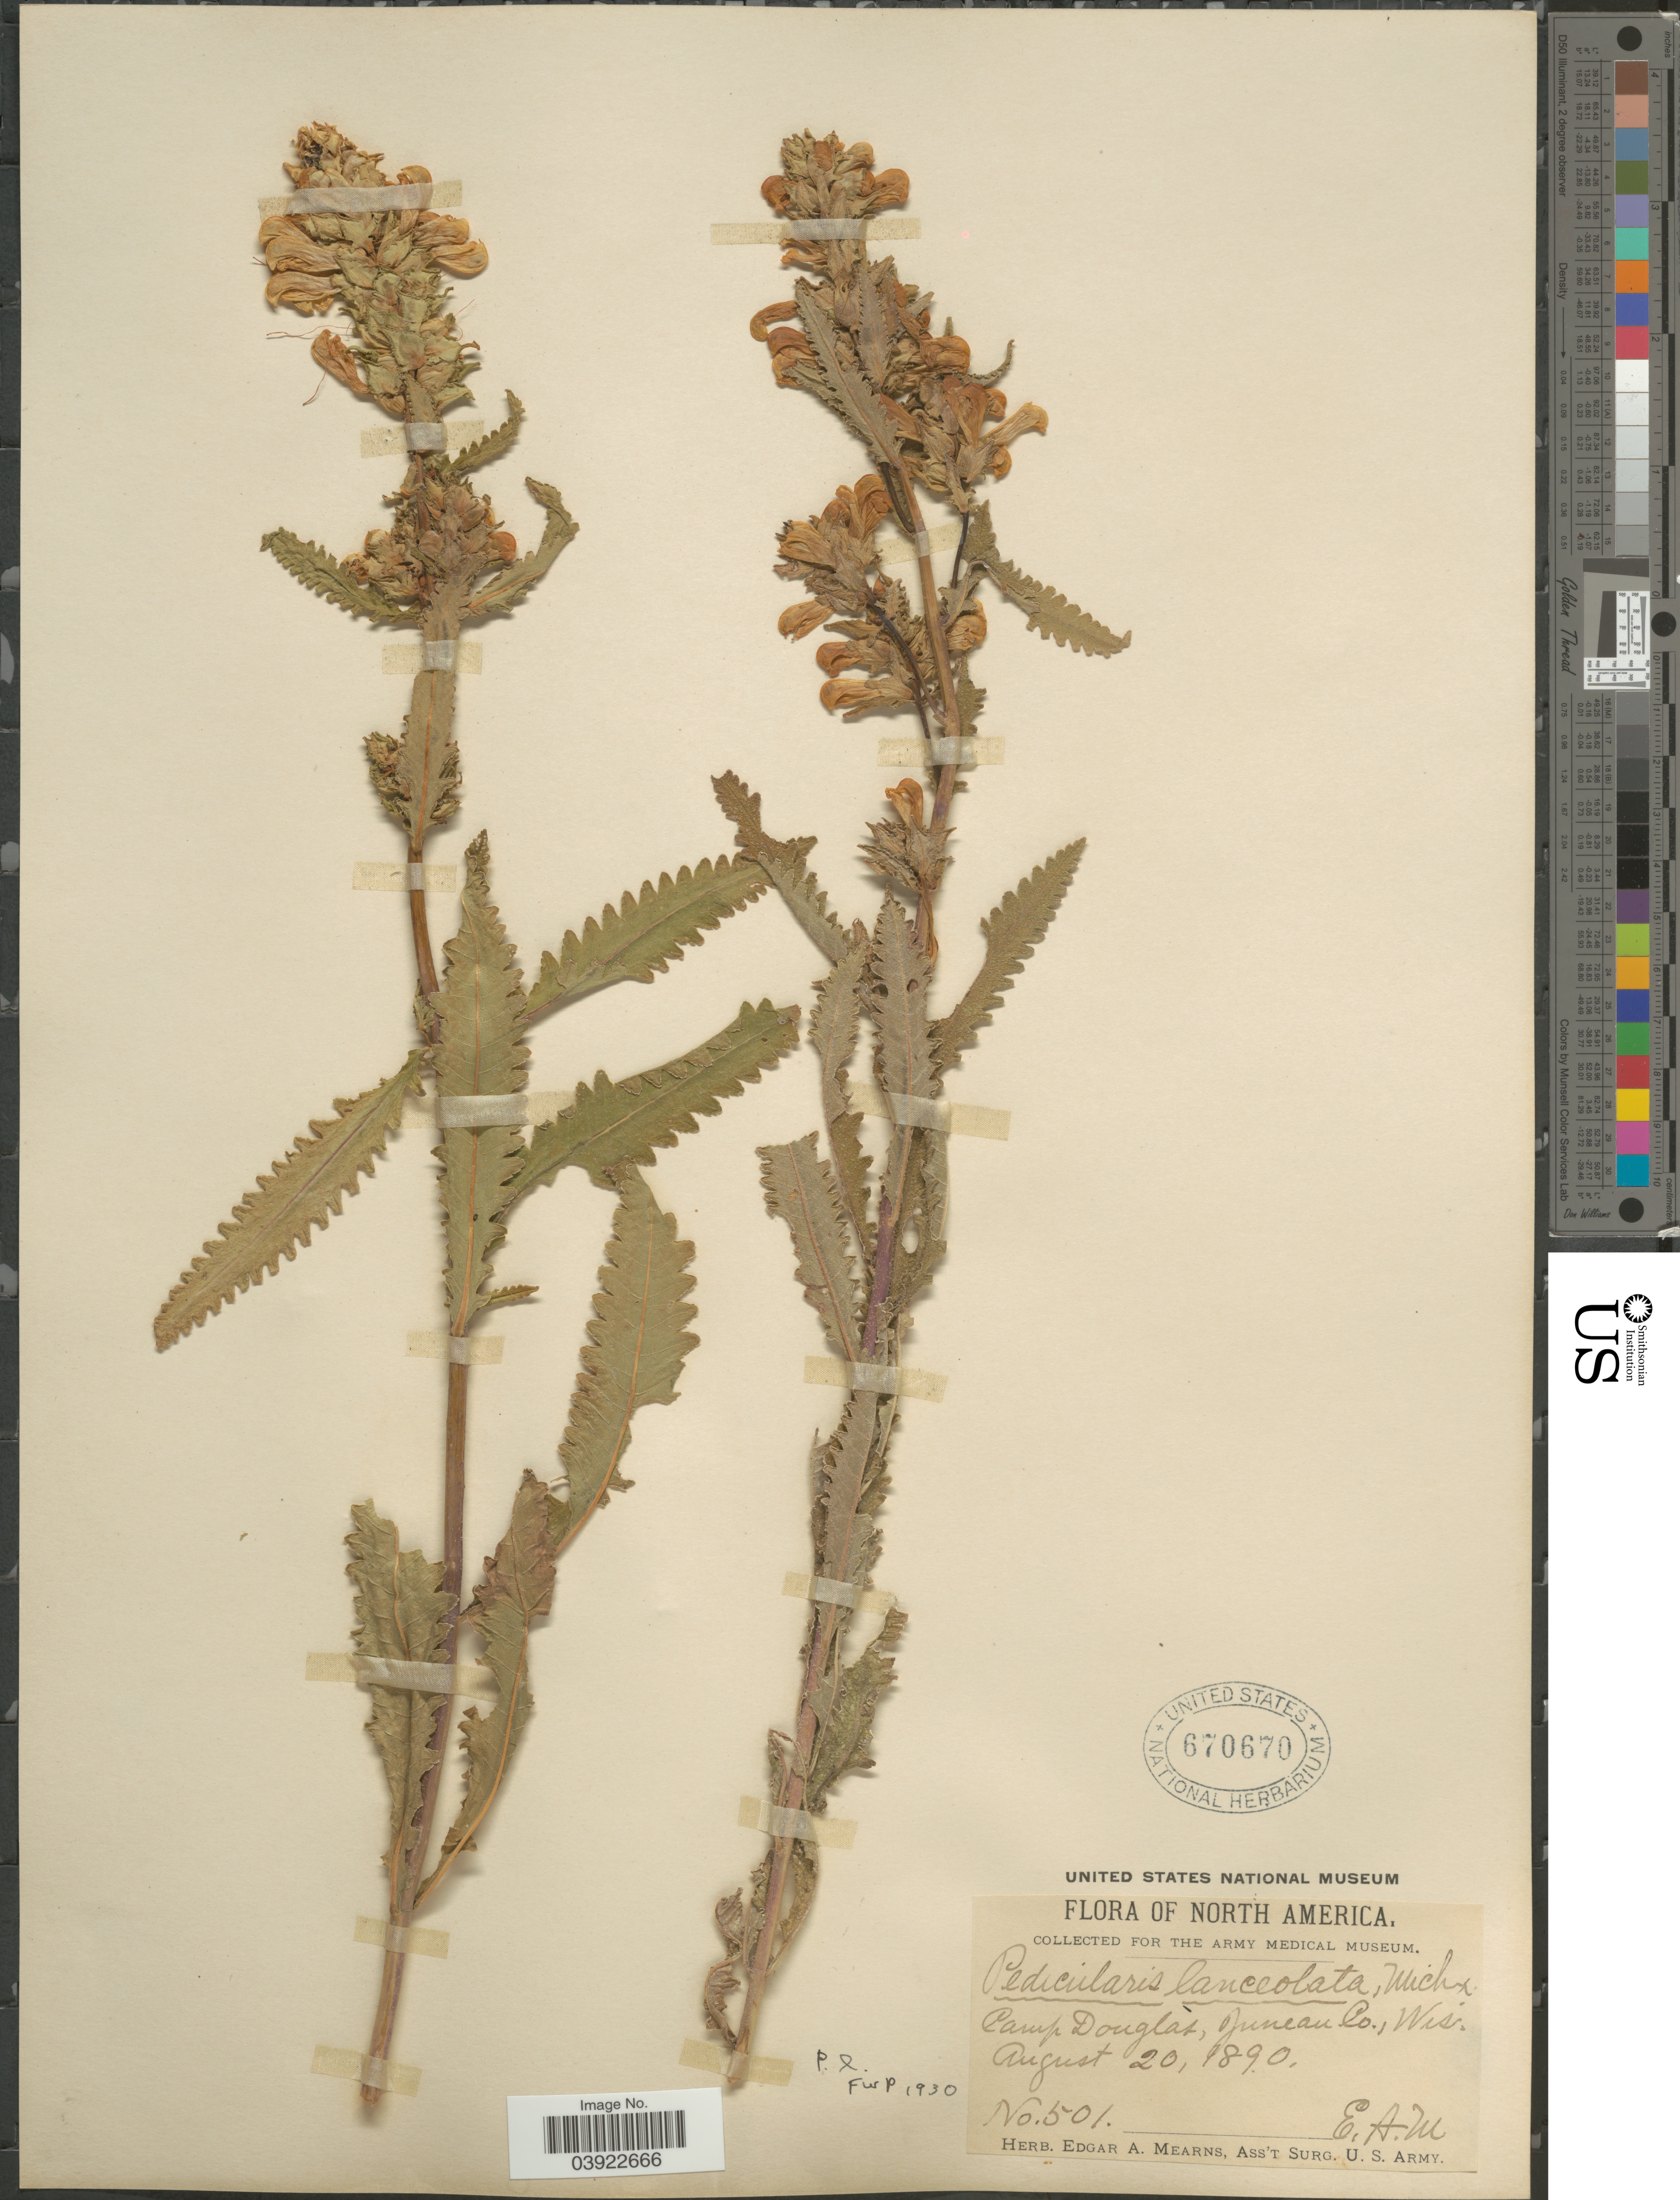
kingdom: Plantae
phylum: Tracheophyta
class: Magnoliopsida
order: Lamiales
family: Orobanchaceae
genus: Pedicularis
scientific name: Pedicularis lanceolata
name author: Michx.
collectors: E. A. Mearns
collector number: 501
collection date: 1890-08-20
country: United States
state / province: Wisconsin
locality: Camp Douglas, Juneau Co.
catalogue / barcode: US 670670